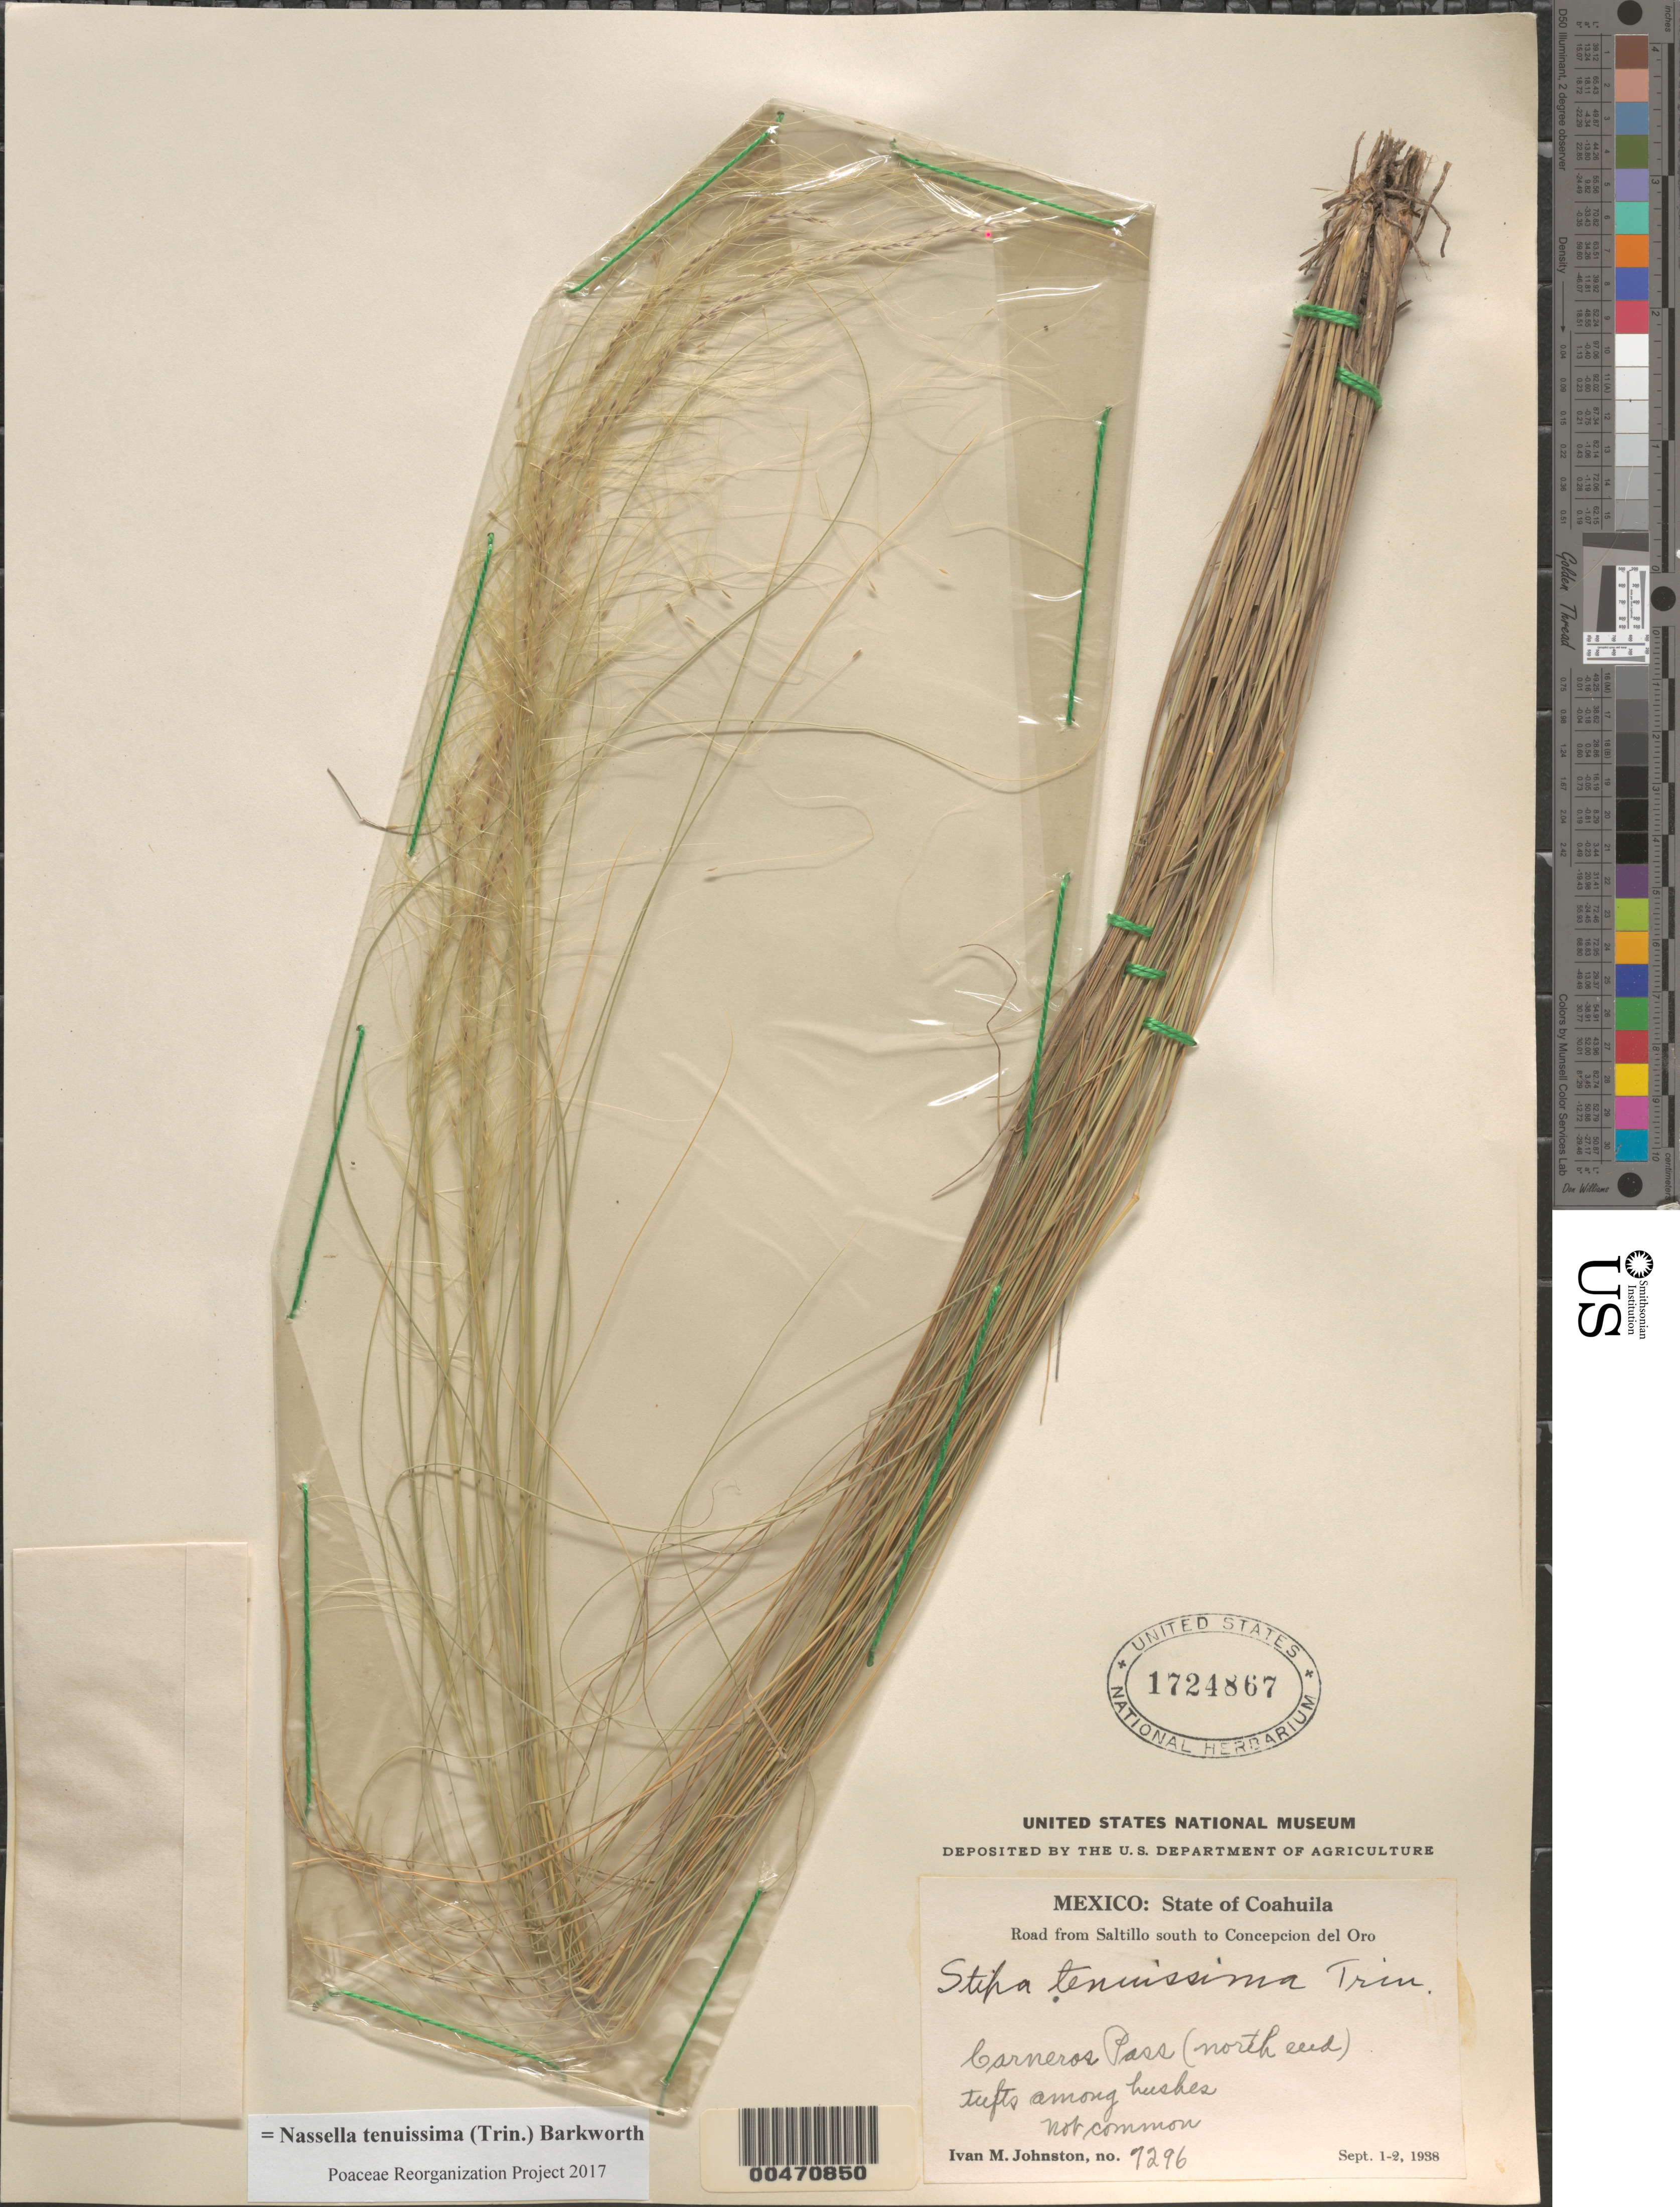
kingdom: Plantae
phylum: Tracheophyta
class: Liliopsida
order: Poales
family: Poaceae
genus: Nassella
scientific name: Nassella tenuissima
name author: (Trin.) Barkworth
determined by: Poaceae Reorganization Project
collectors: I.M. Johnston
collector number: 7296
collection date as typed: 1 Sep 1938 to 2 Sep 1938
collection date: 1938-09-01/1938-09-02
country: Mexico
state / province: Coahuila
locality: Rd from Saltillo S to Concepcion del Oro, Carneros Pass (N end)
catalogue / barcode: US 1724867